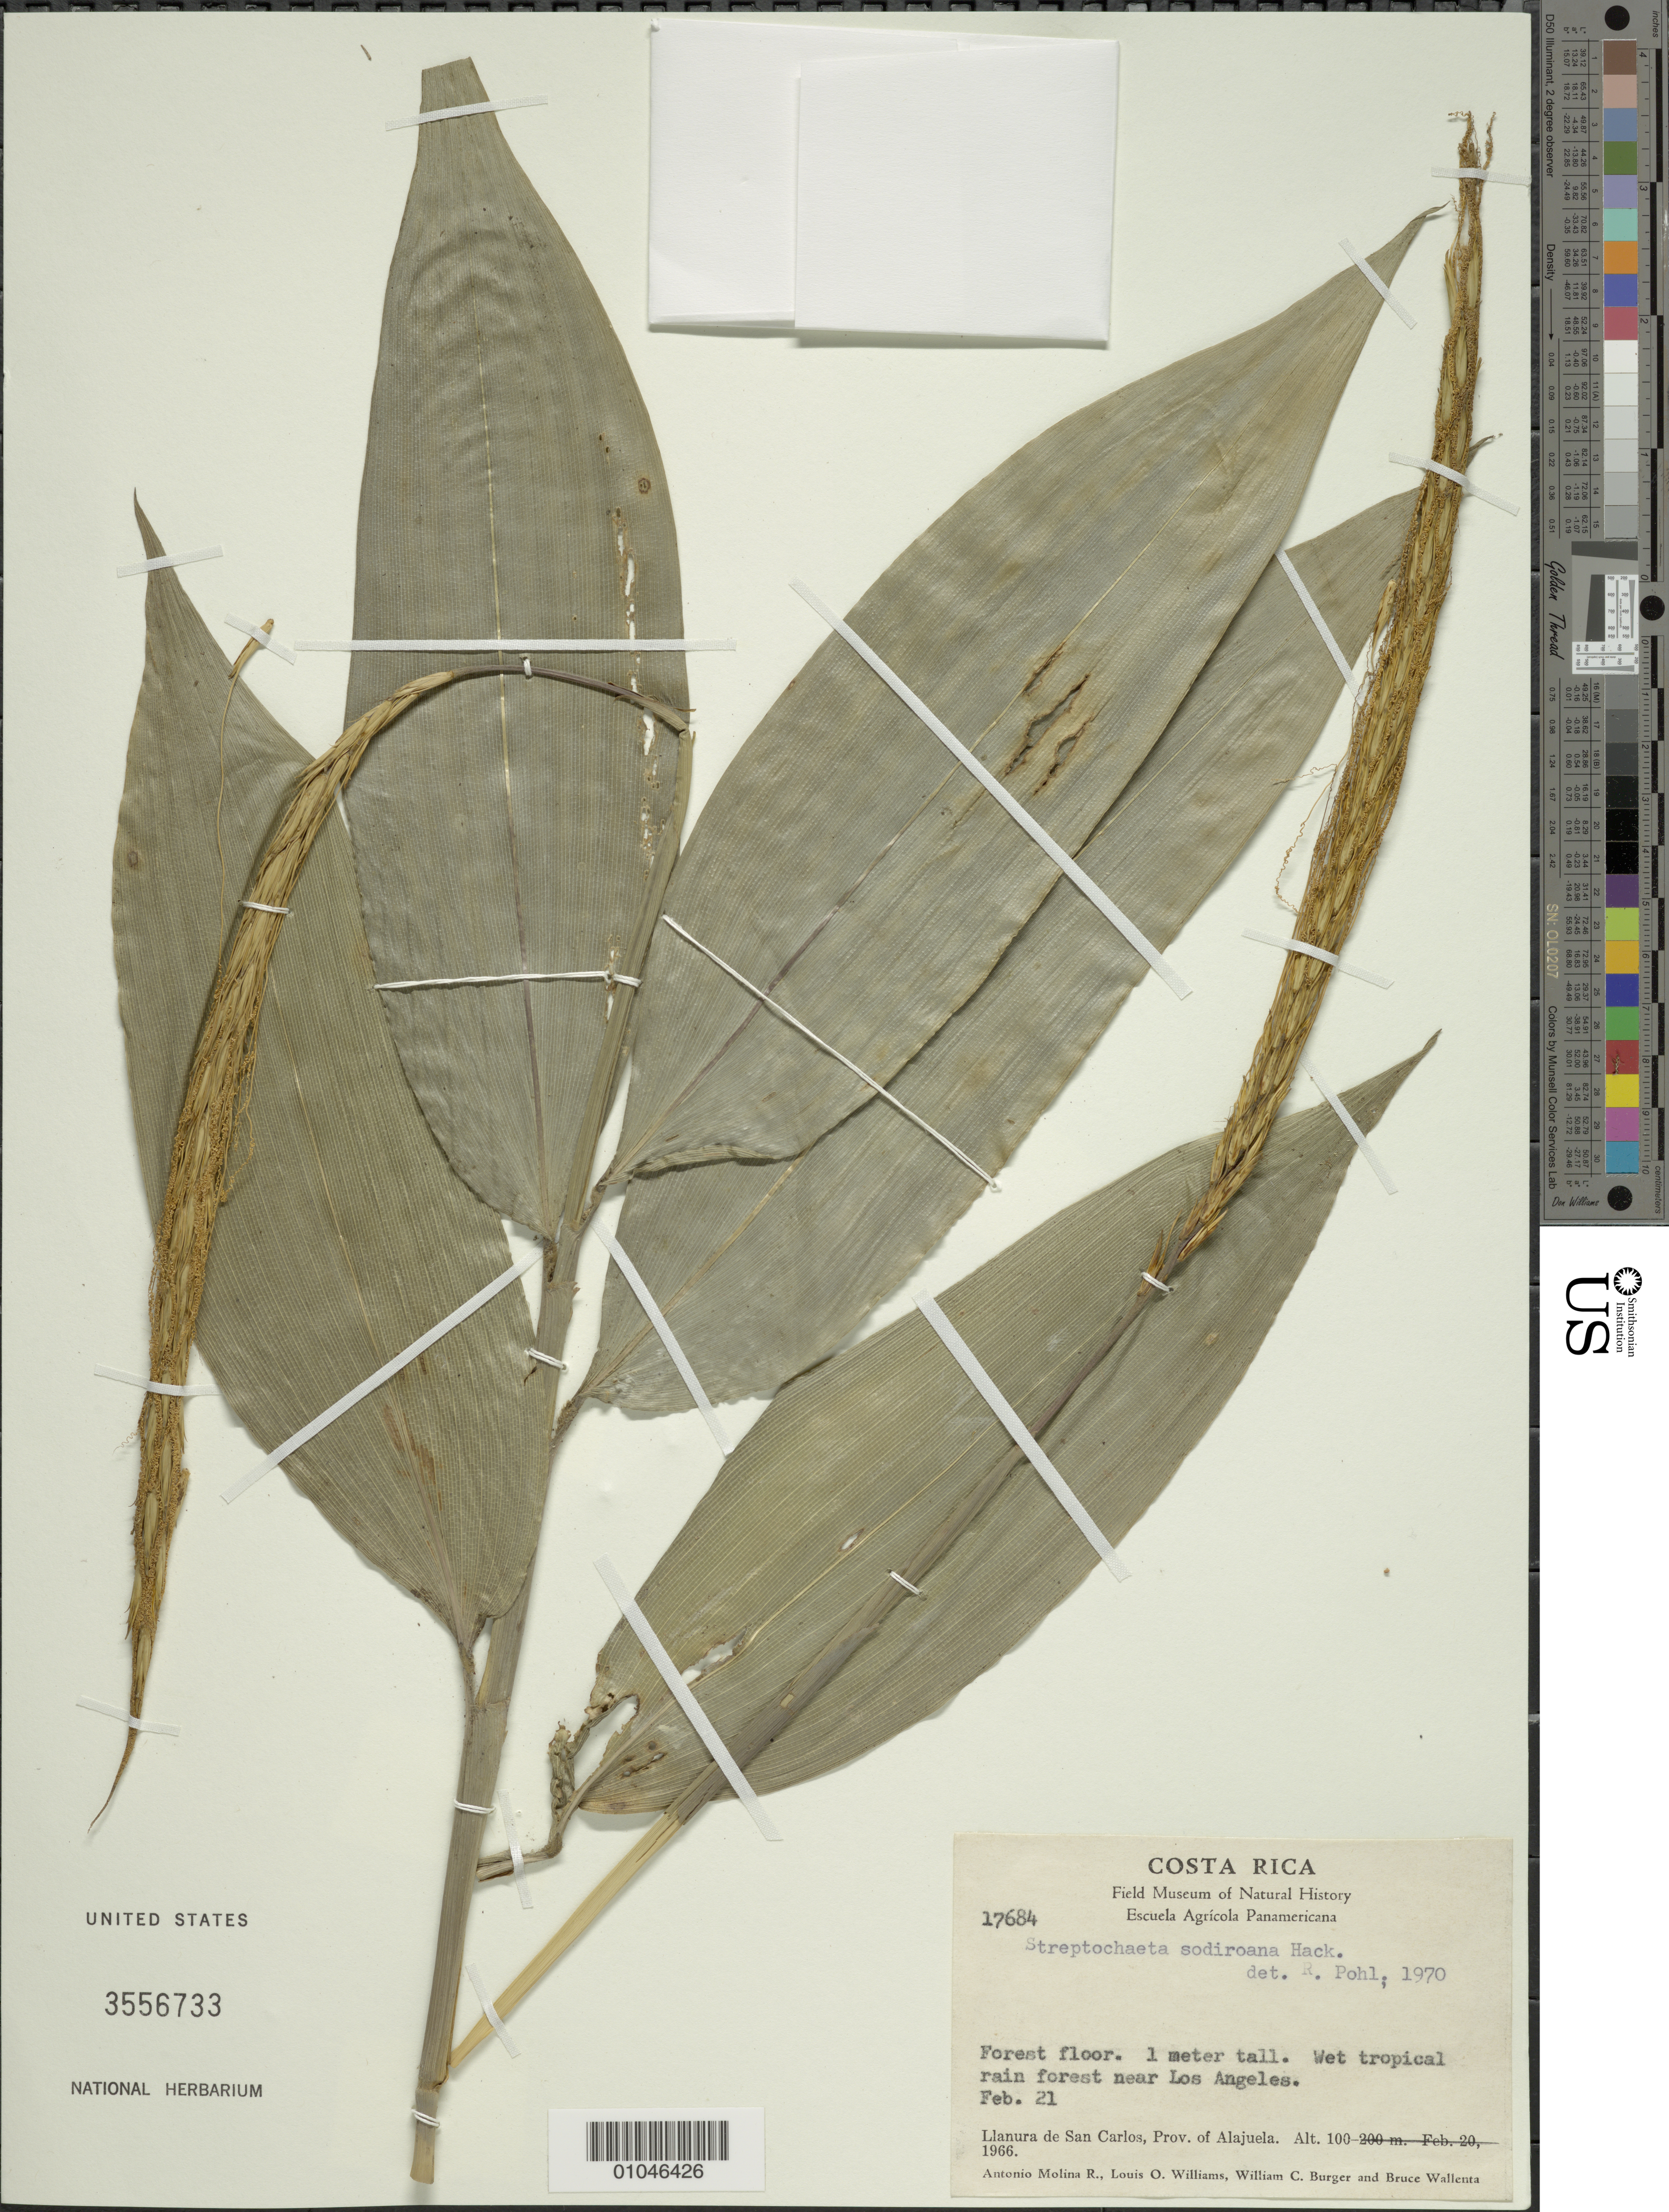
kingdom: Plantae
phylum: Tracheophyta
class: Liliopsida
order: Poales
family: Poaceae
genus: Streptochaeta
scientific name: Streptochaeta sodiroana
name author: Hack.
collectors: A. Molina R., L. O. Williams, W. Burger & B. Wallenta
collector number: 17684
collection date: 1966-02-21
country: Costa Rica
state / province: Alajuela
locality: Llanura de San Carlos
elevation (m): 100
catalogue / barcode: US 3556733